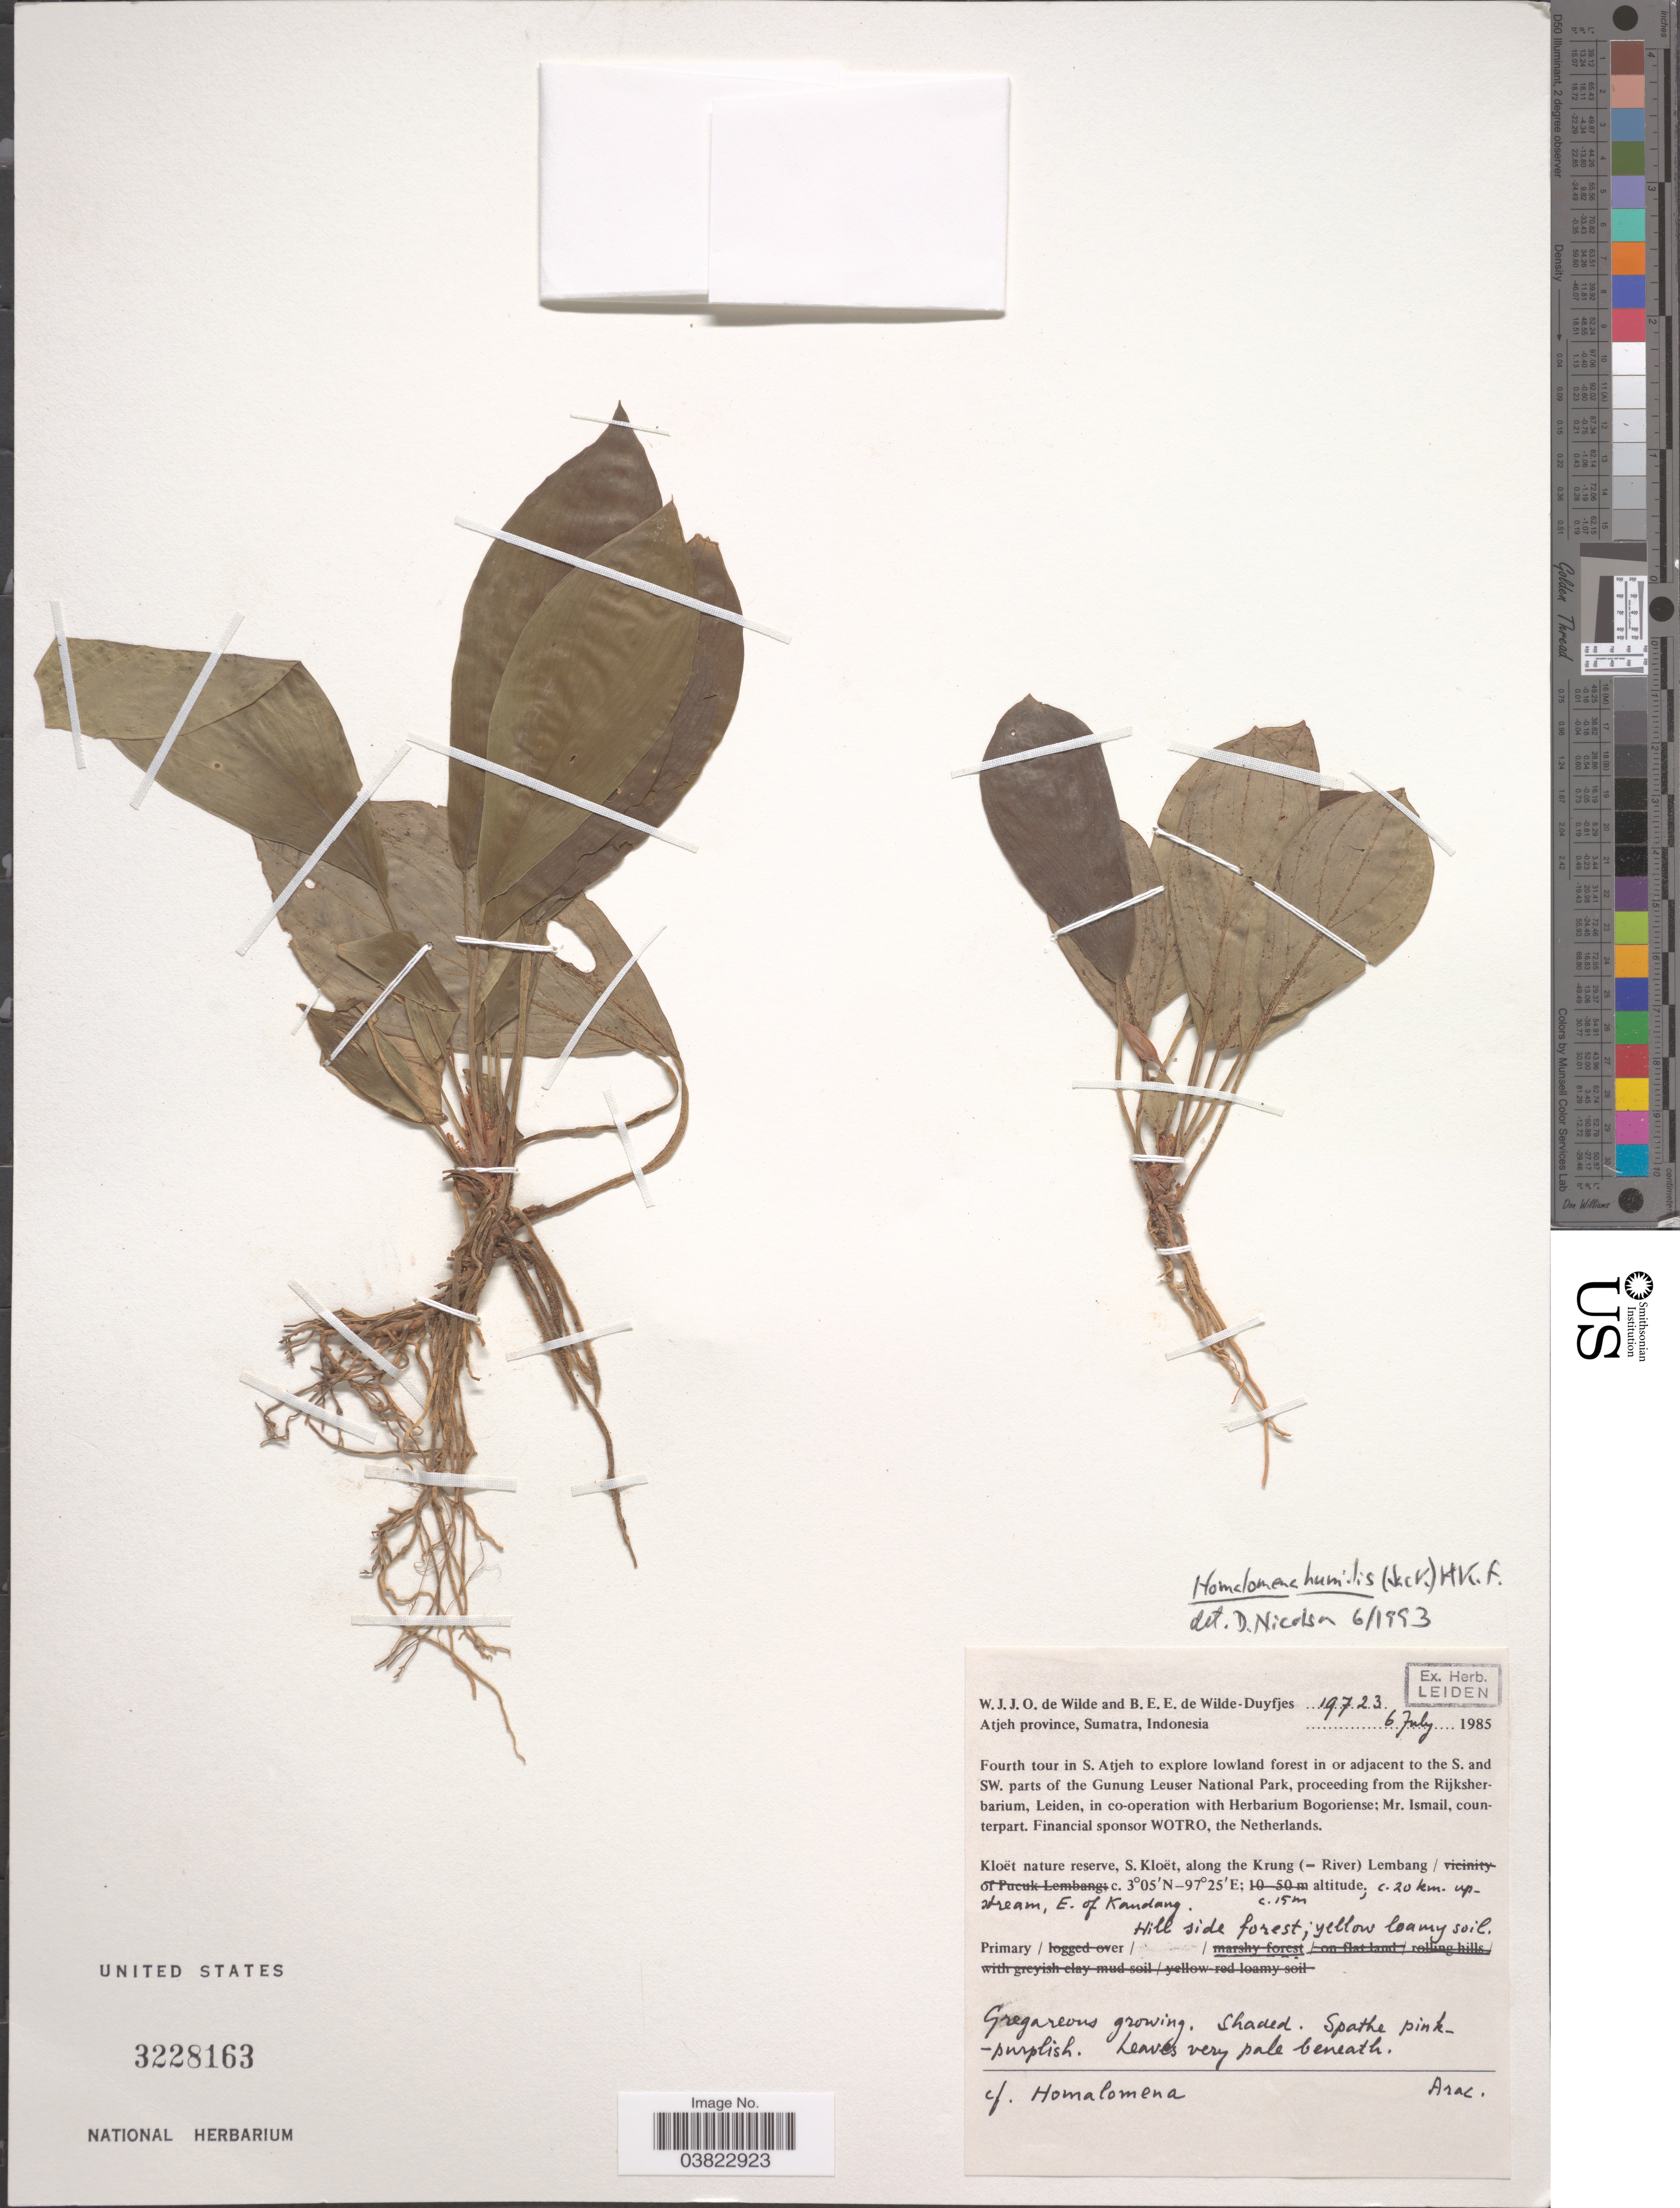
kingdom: Plantae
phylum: Tracheophyta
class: Liliopsida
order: Alismatales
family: Araceae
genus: Homalomena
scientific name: Homalomena humilis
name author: (Jack) Hook. f.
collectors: W. J. de Wilde & B. E. de Wilde-Duyfjes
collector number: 19723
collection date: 1985-07-06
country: Indonesia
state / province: Sumatra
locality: Atjeh province. Fourth tour in S. Atjeh to explore lowland forest in or adjacent to the S. and SW. parts of the Gunung Leuser National Park. Kloët nature reserve, S. Kloët, along the Krung (=River) Lembang / c. 20 km upstream, E. of Kandang.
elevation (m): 15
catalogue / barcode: US 3228163